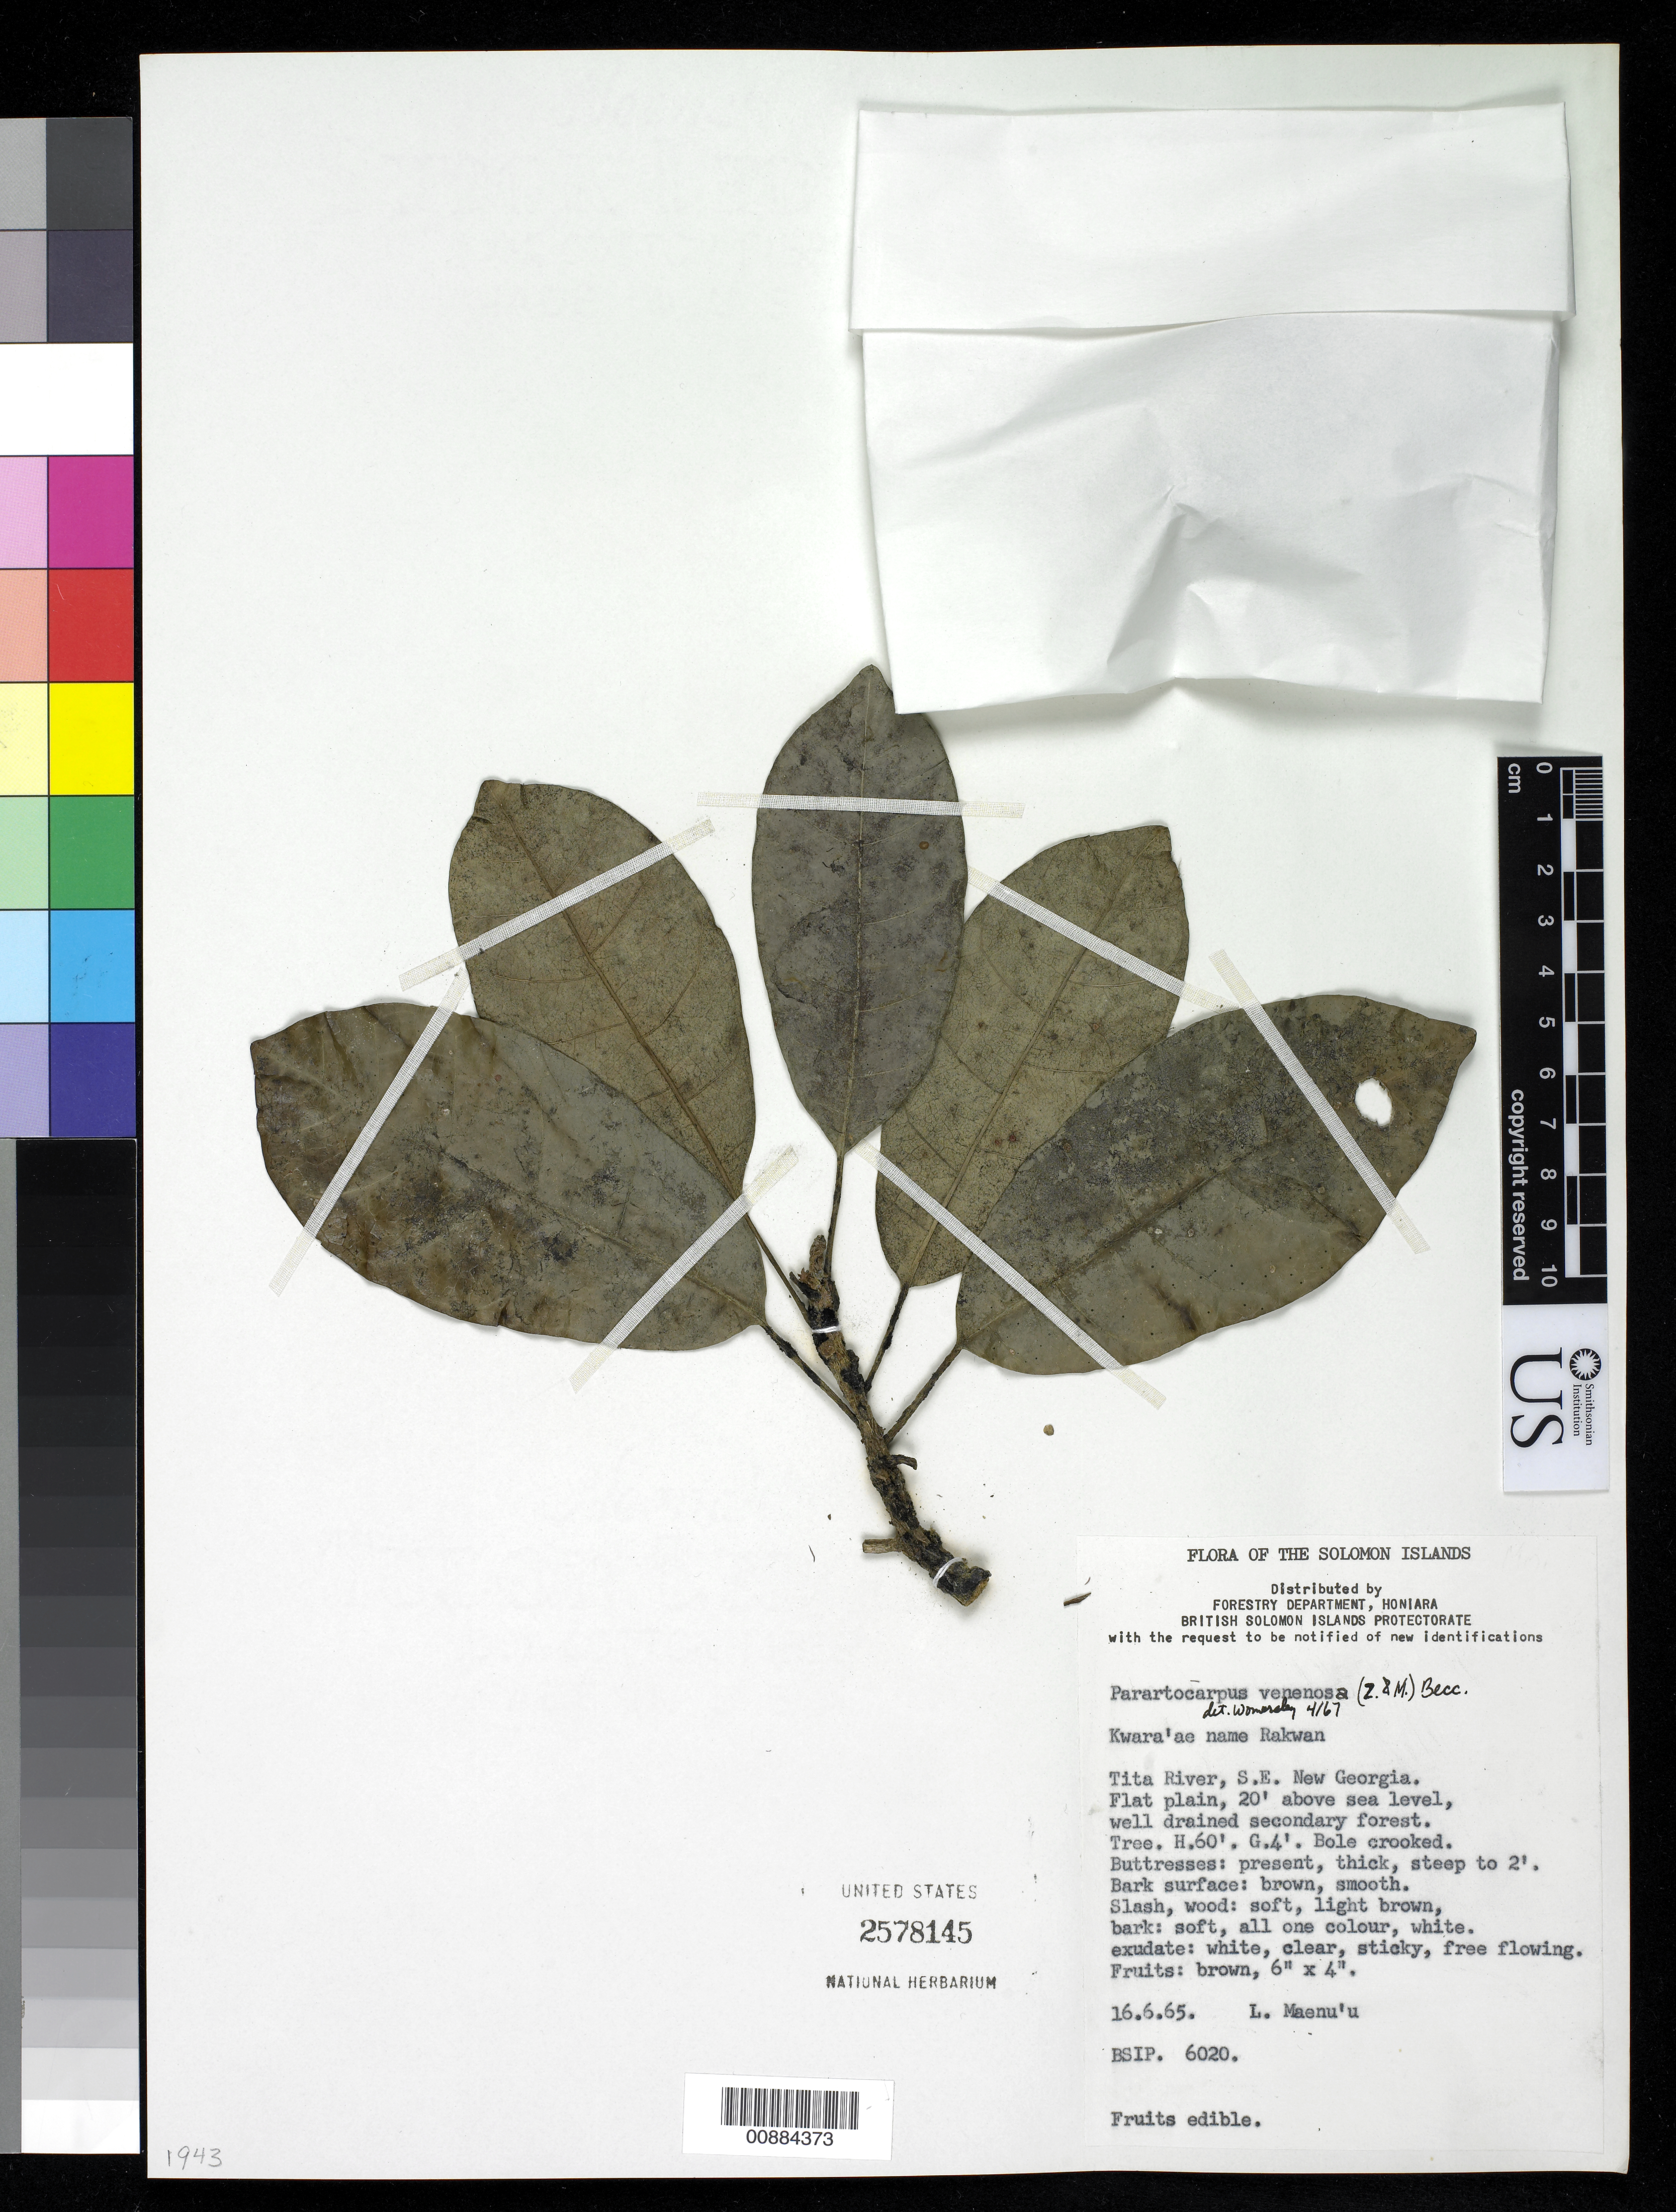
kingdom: Plantae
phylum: Tracheophyta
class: Magnoliopsida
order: Rosales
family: Moraceae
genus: Parartocarpus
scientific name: Parartocarpus venenosus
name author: (Zoll. & Moritzi) Becc.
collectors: L. Maenu'u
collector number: BSIP 6020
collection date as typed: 16 Jun 1965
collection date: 1965-06-16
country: Solomon Islands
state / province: Western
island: New Georgia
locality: Tita River, SE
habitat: Flat plain, well drained secondary forest.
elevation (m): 6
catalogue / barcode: US 2578145